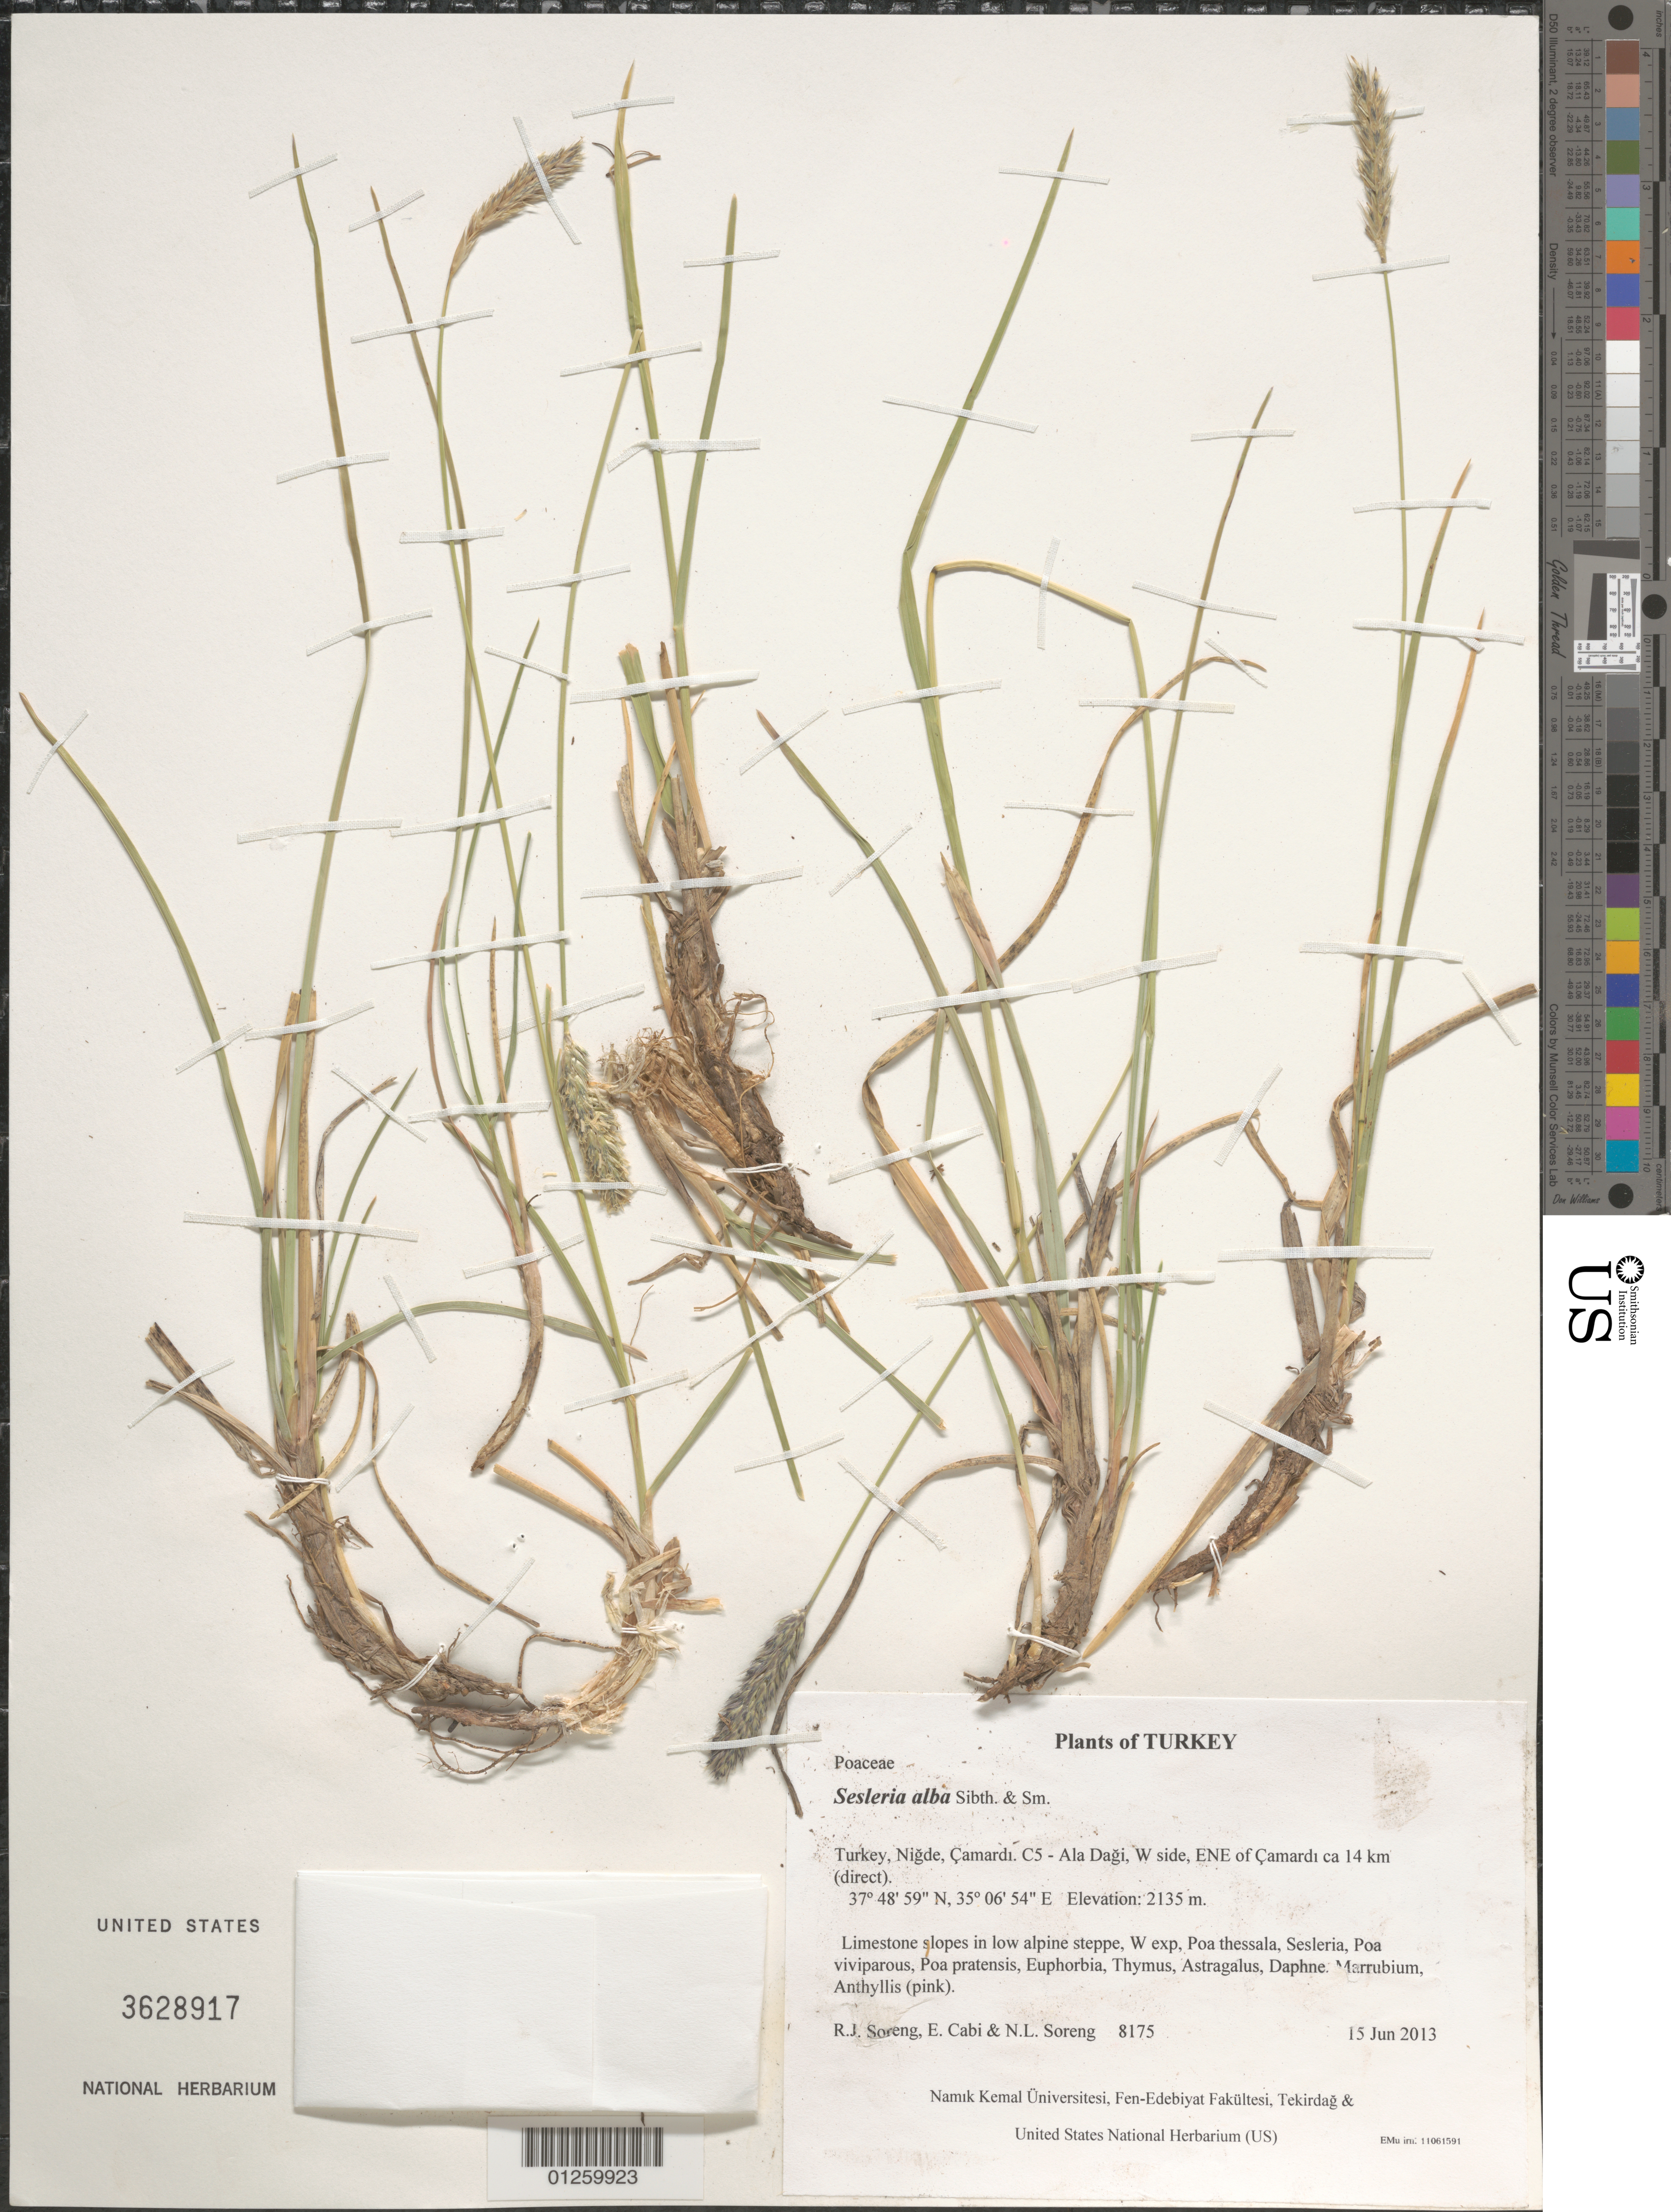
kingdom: Plantae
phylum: Tracheophyta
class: Liliopsida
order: Poales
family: Poaceae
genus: Sesleria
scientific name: Sesleria alba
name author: Sibth. & Sm.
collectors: R. J. Soreng, E. Cabi & N. L. Soreng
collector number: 8175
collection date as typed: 2013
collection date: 2013-06-15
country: Turkey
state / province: Nigde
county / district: Çamardi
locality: C5 - Ala Dagi, W side, ENE of Çamardi ca 14 km (direct)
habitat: Limestone slopes in low alpine steppe, W exp.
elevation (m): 2135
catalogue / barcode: US 3628917